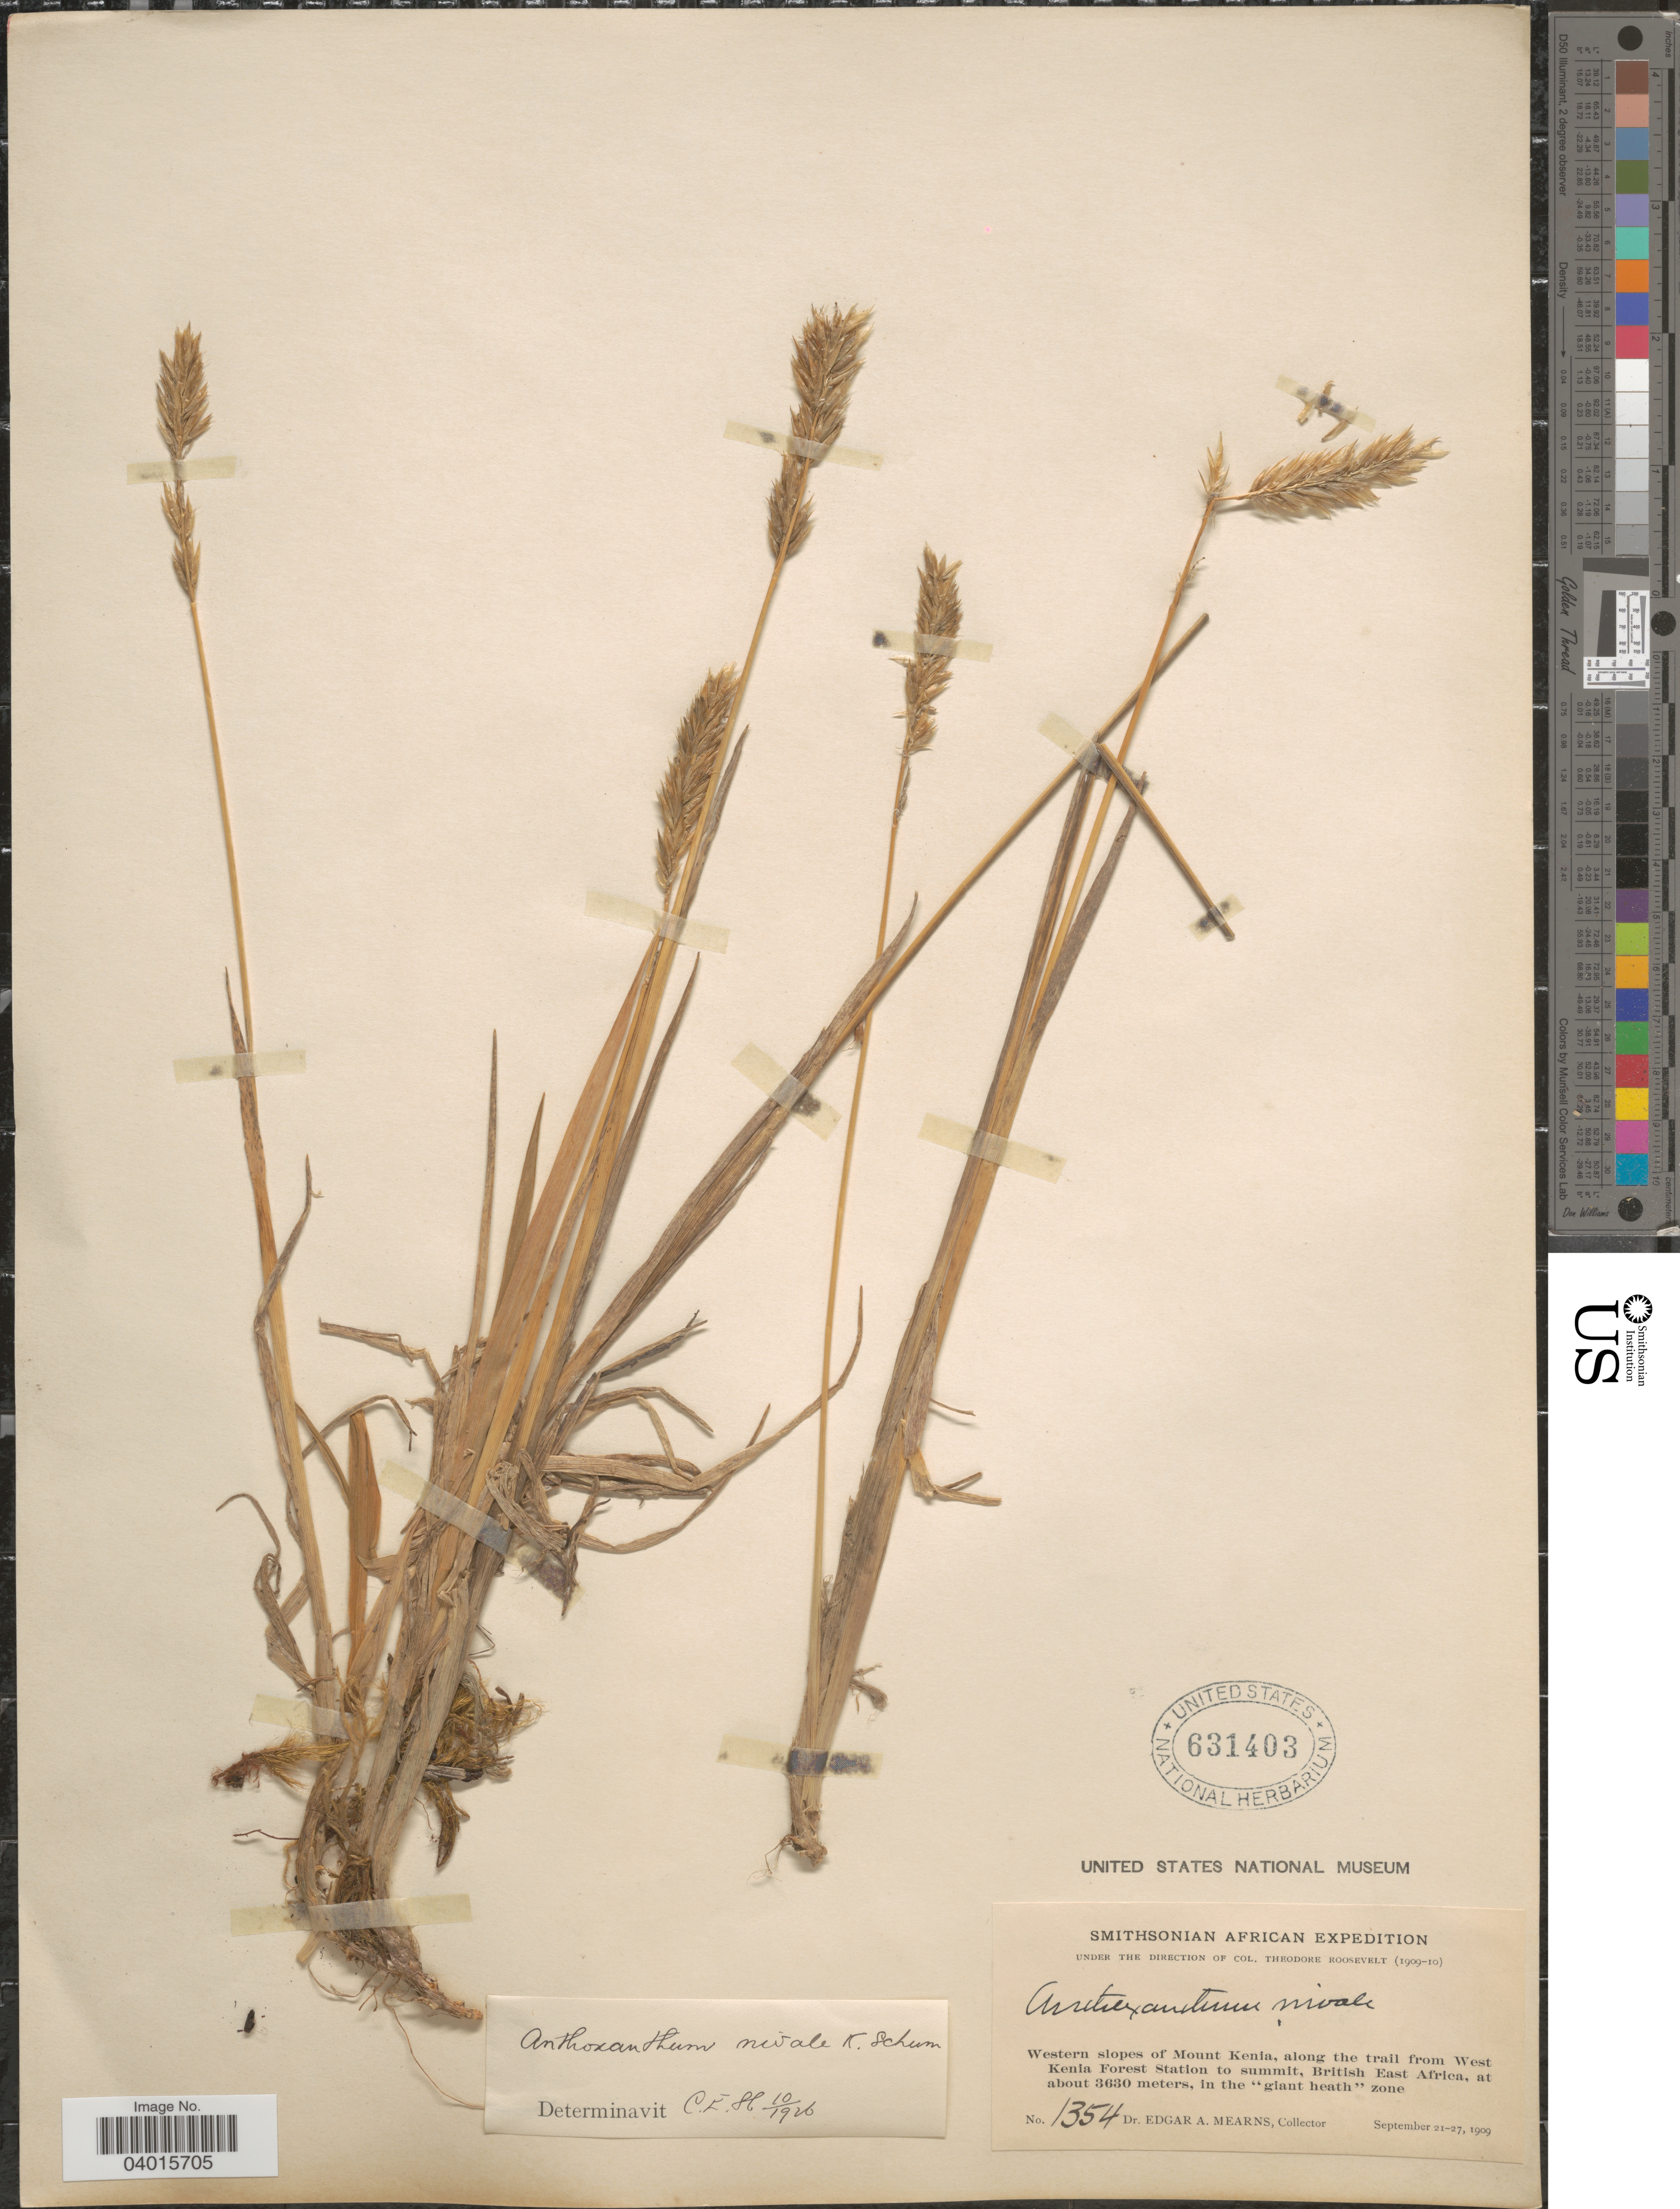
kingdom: Plantae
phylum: Tracheophyta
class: Liliopsida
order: Poales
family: Poaceae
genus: Anthoxanthum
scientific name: Anthoxanthum nivale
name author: K. Schum.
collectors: E. A. Mearns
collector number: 1354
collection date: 1909-09-21/1909-09-27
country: Kenya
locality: Western slopes of Mount Kenia, along the trail from West Kenia Forest Station to summit, British East Africa, in the "giant heath" zone.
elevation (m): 3630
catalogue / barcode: US 631403